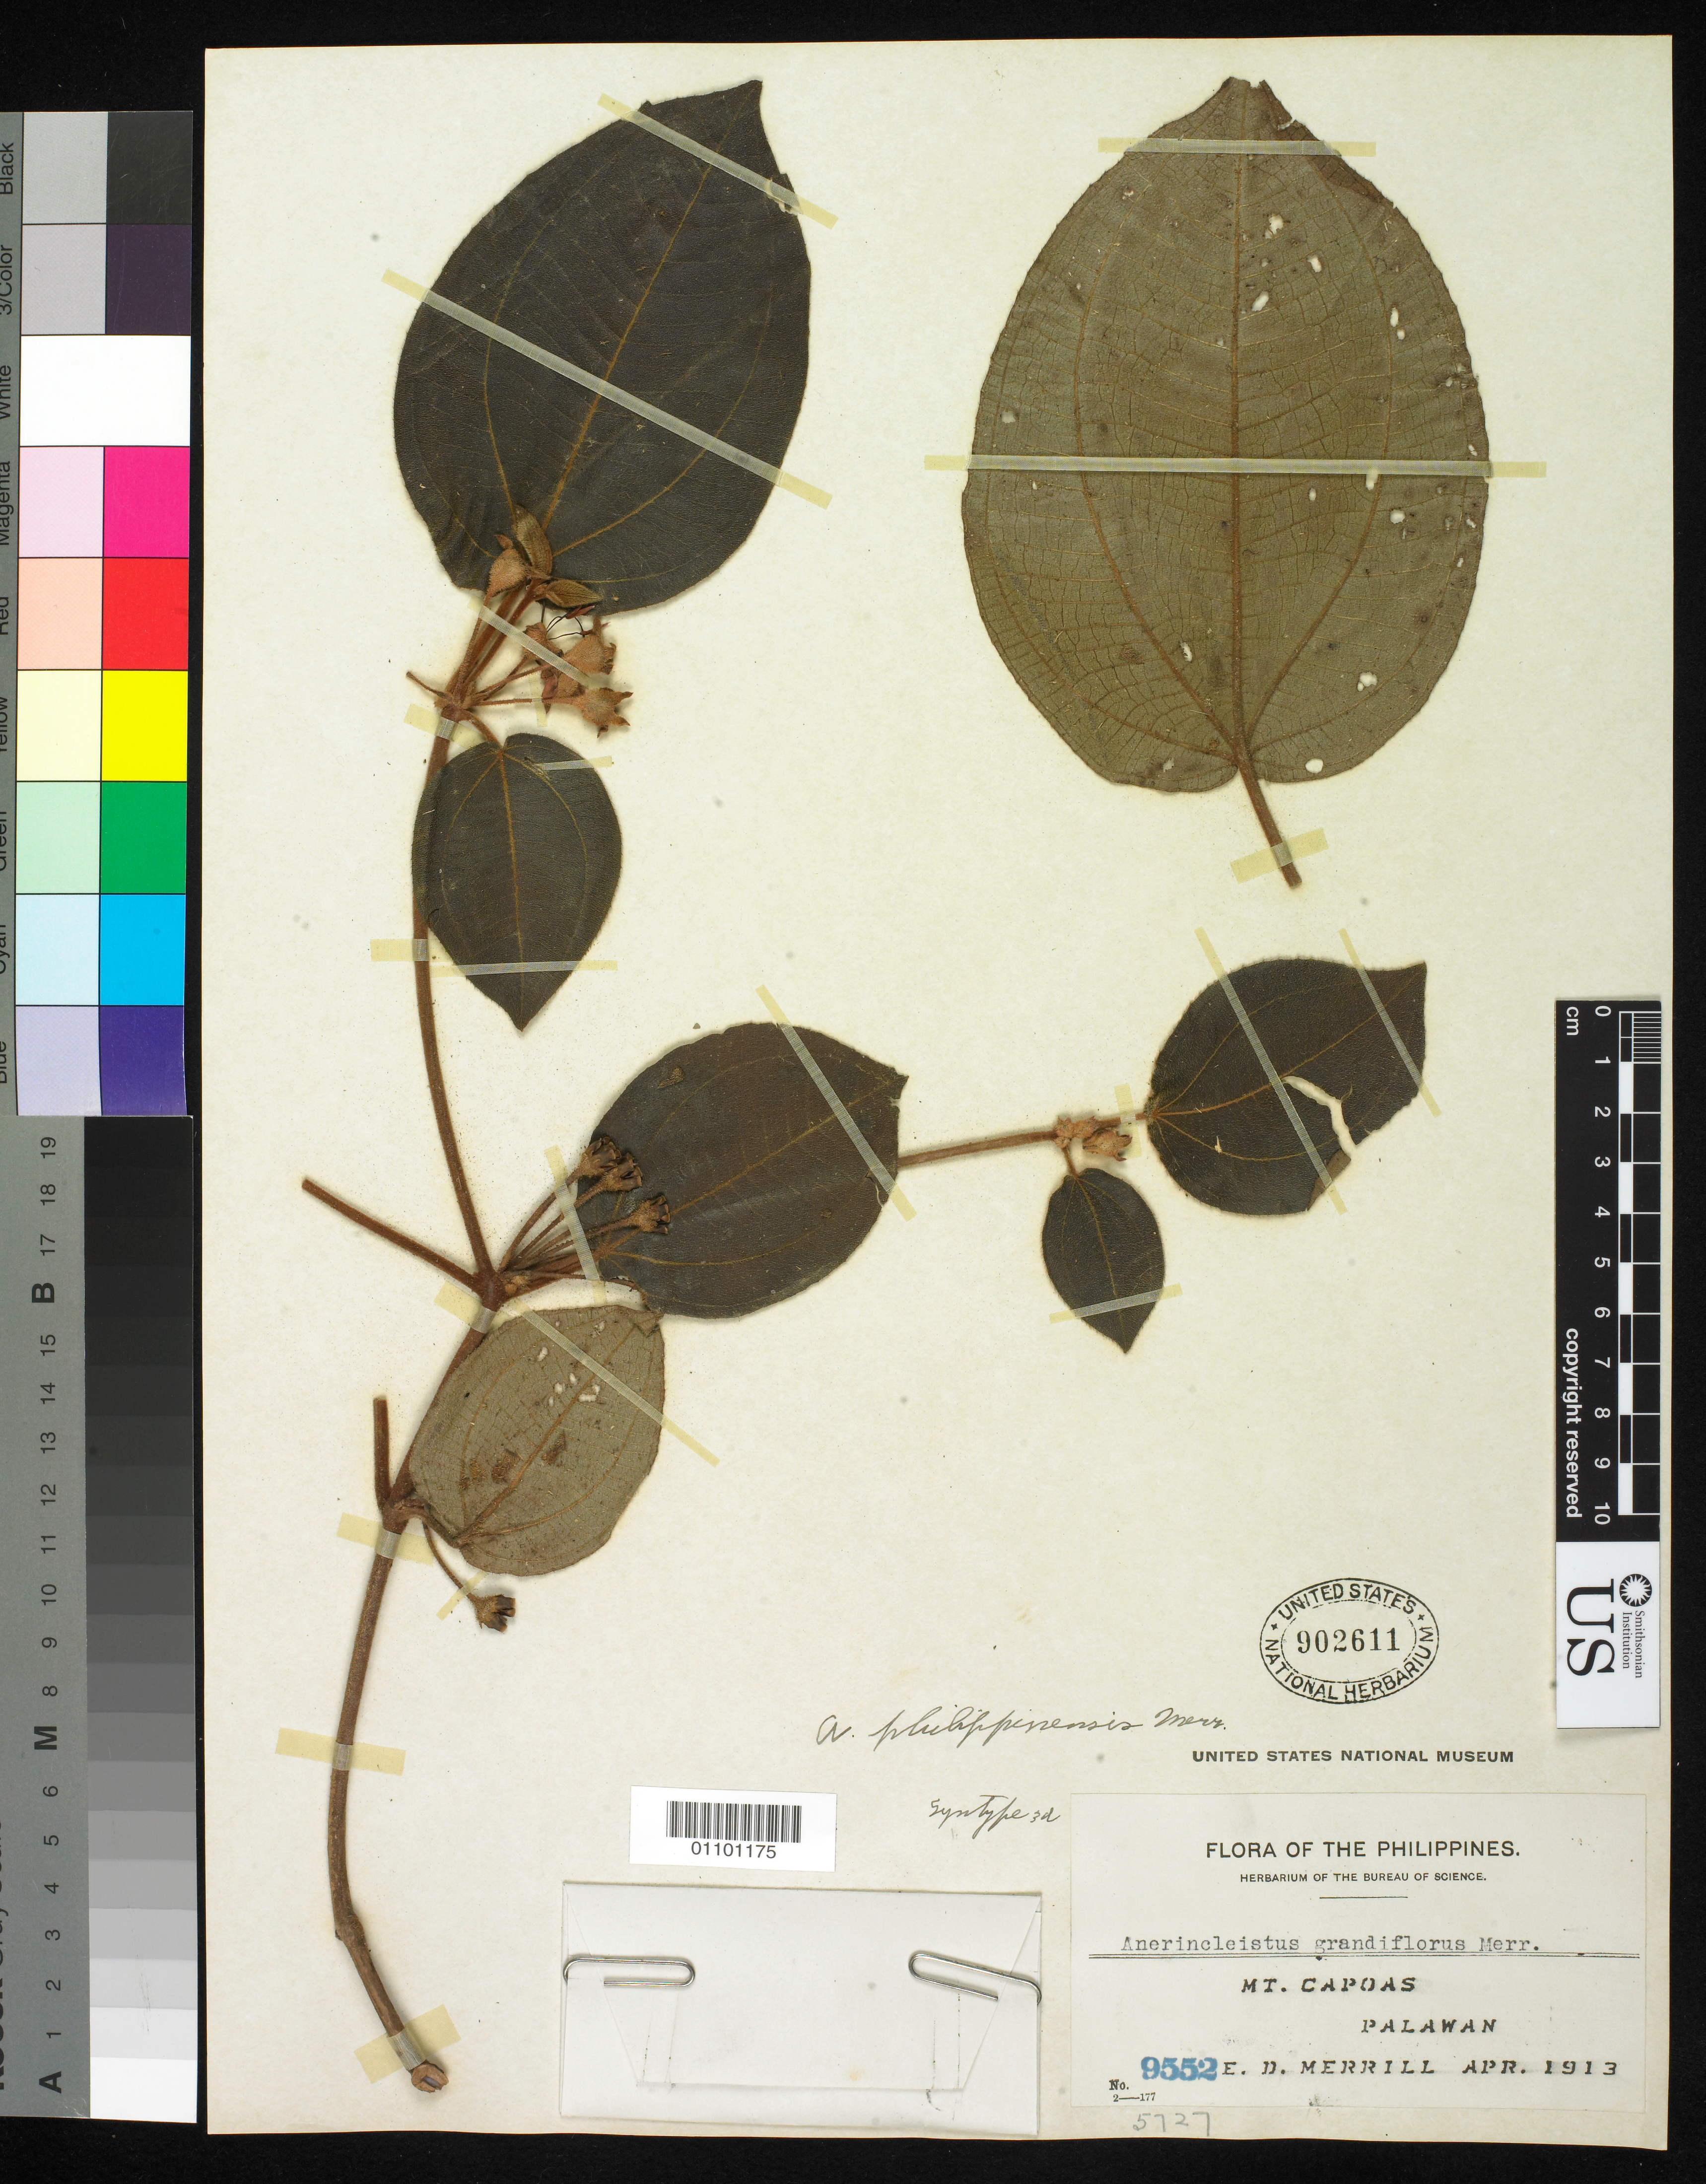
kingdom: Plantae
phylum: Tracheophyta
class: Magnoliopsida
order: Myrtales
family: Melastomataceae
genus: Anerincleistus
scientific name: Anerincleistus philippinensis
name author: Merr.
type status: Syntype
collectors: E. D. Merrill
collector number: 9552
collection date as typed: Apr 1913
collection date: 1913-04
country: Philippines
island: Palawan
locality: Mt. Capoas, Palawan.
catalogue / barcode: US 902611